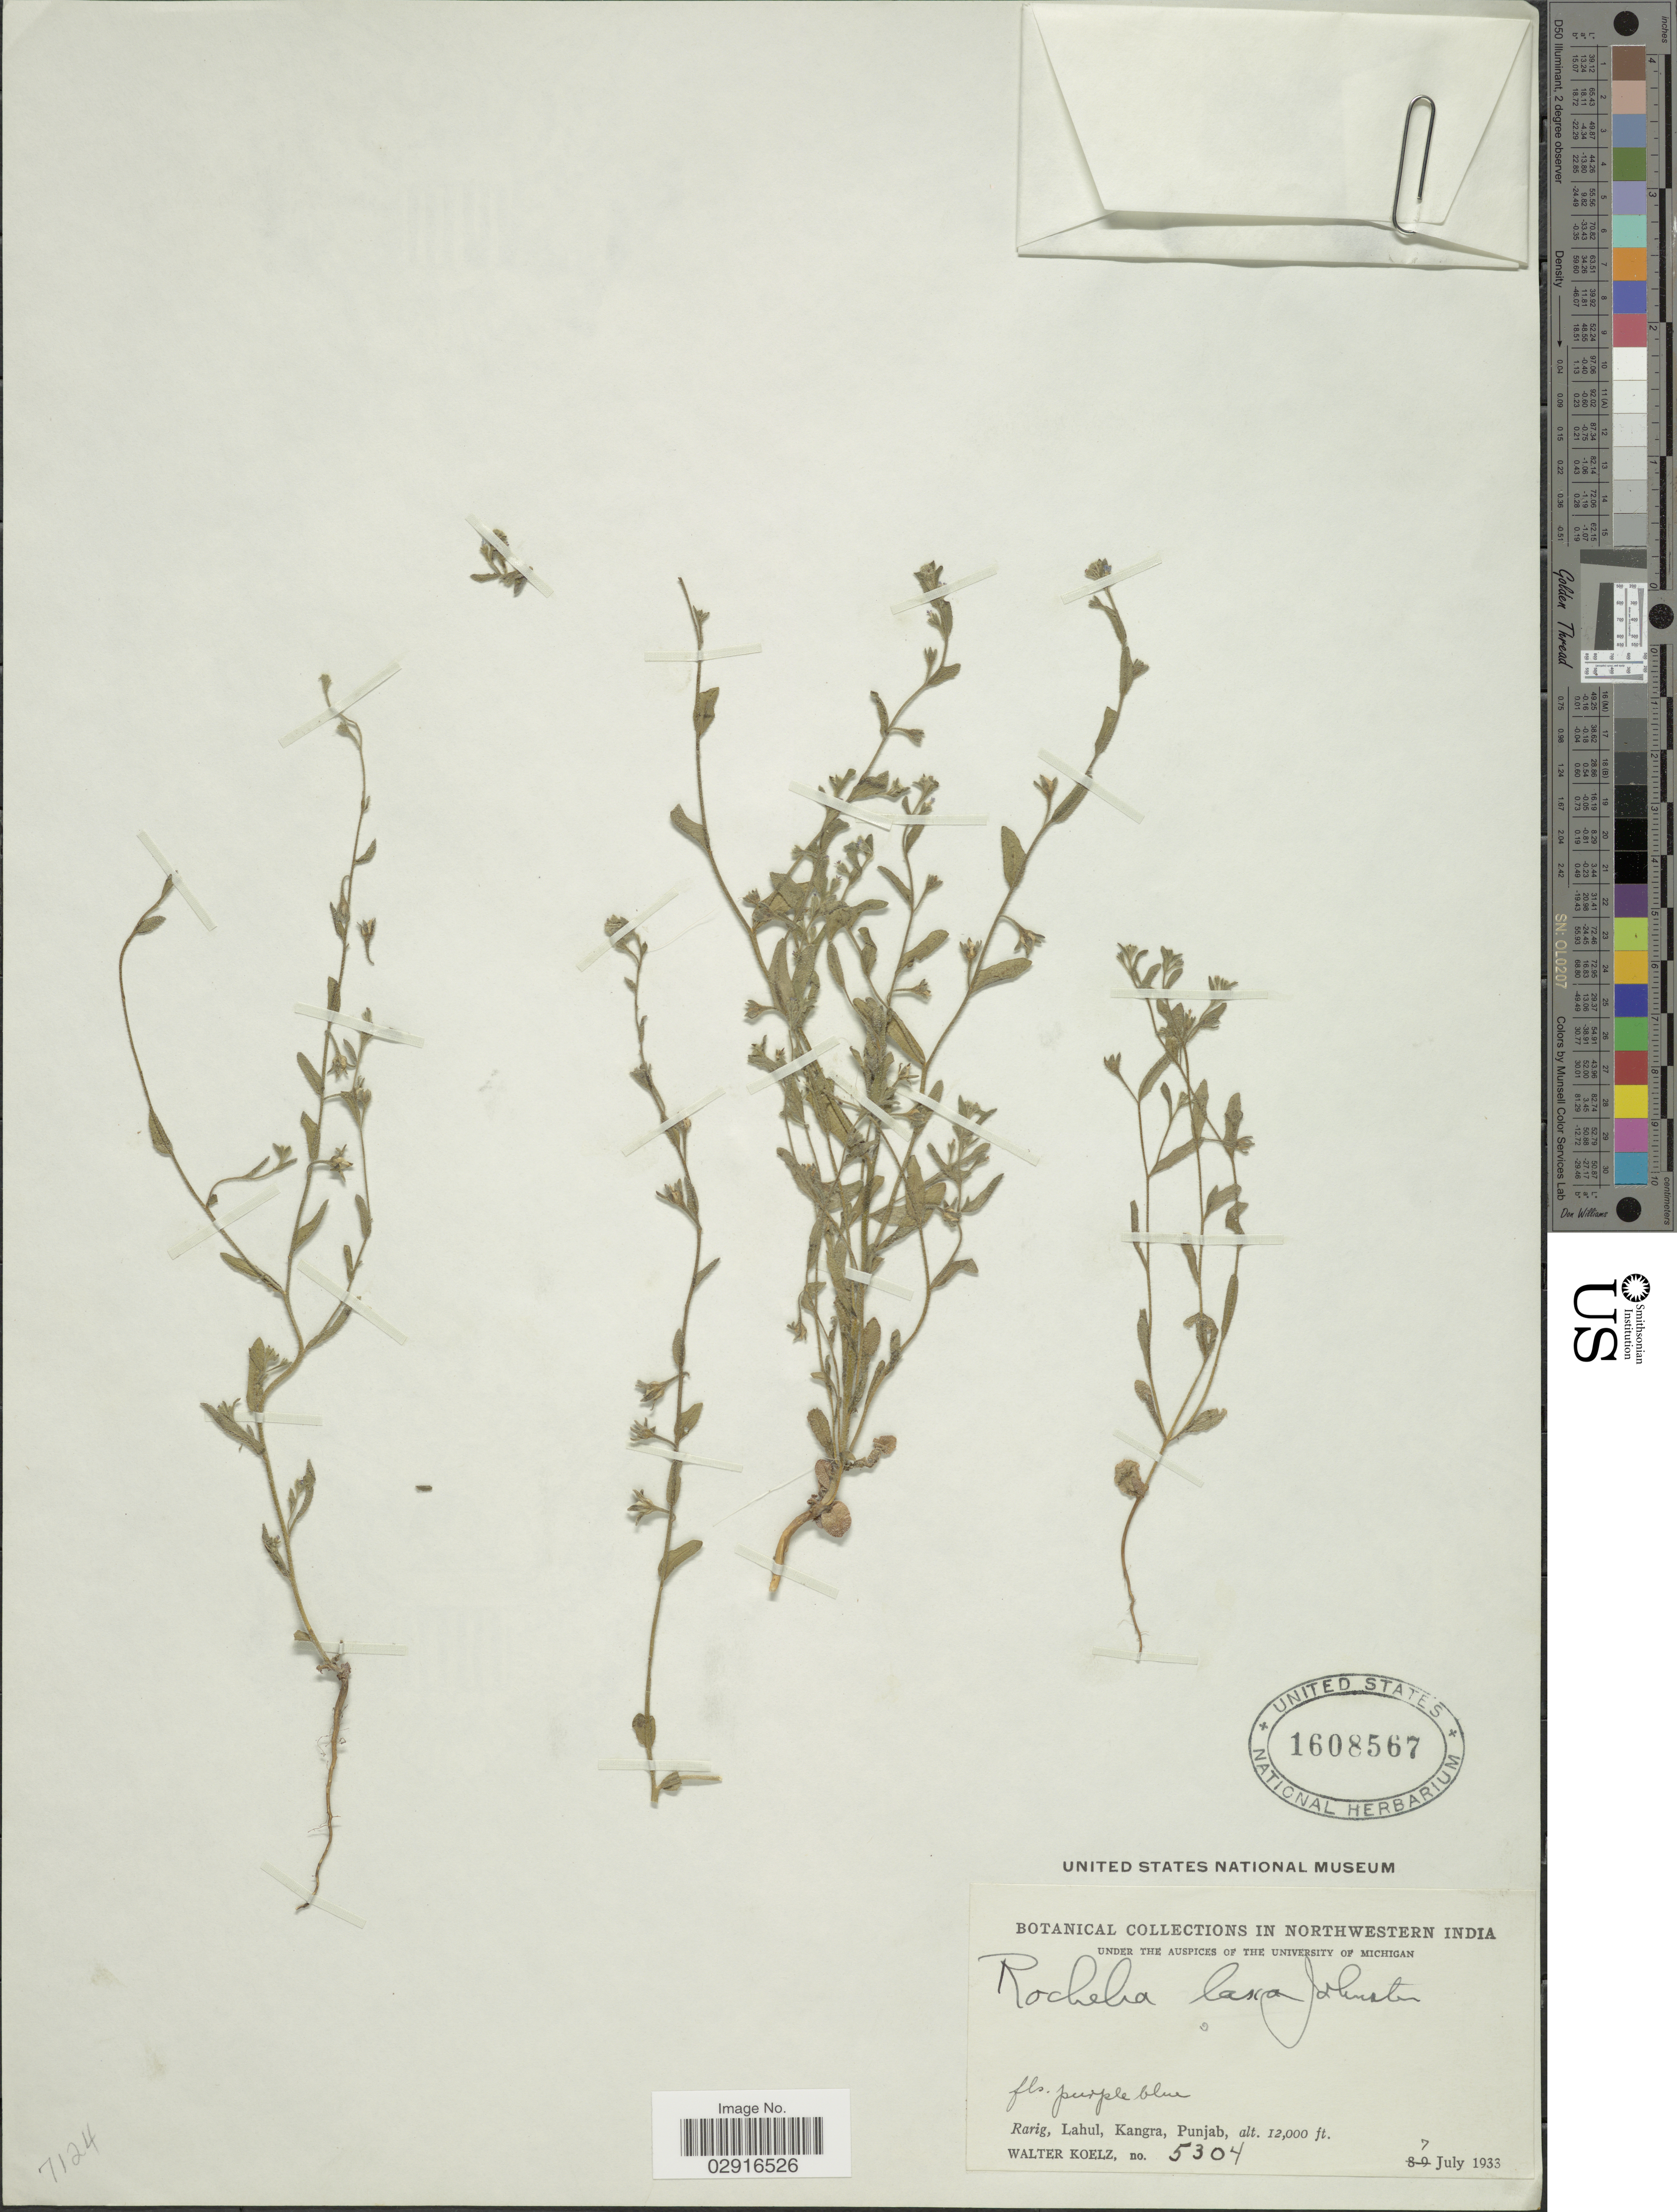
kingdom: Plantae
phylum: Tracheophyta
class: Magnoliopsida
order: Boraginales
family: Boraginaceae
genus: Rochelia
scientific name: Rochelia laxa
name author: I.M. Johnst.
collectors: W. N. Koelz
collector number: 5304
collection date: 1933-07-07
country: India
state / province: Punjab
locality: Northwestern India. Rarig, Lahul, Kangra.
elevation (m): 3658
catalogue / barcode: US 1608567